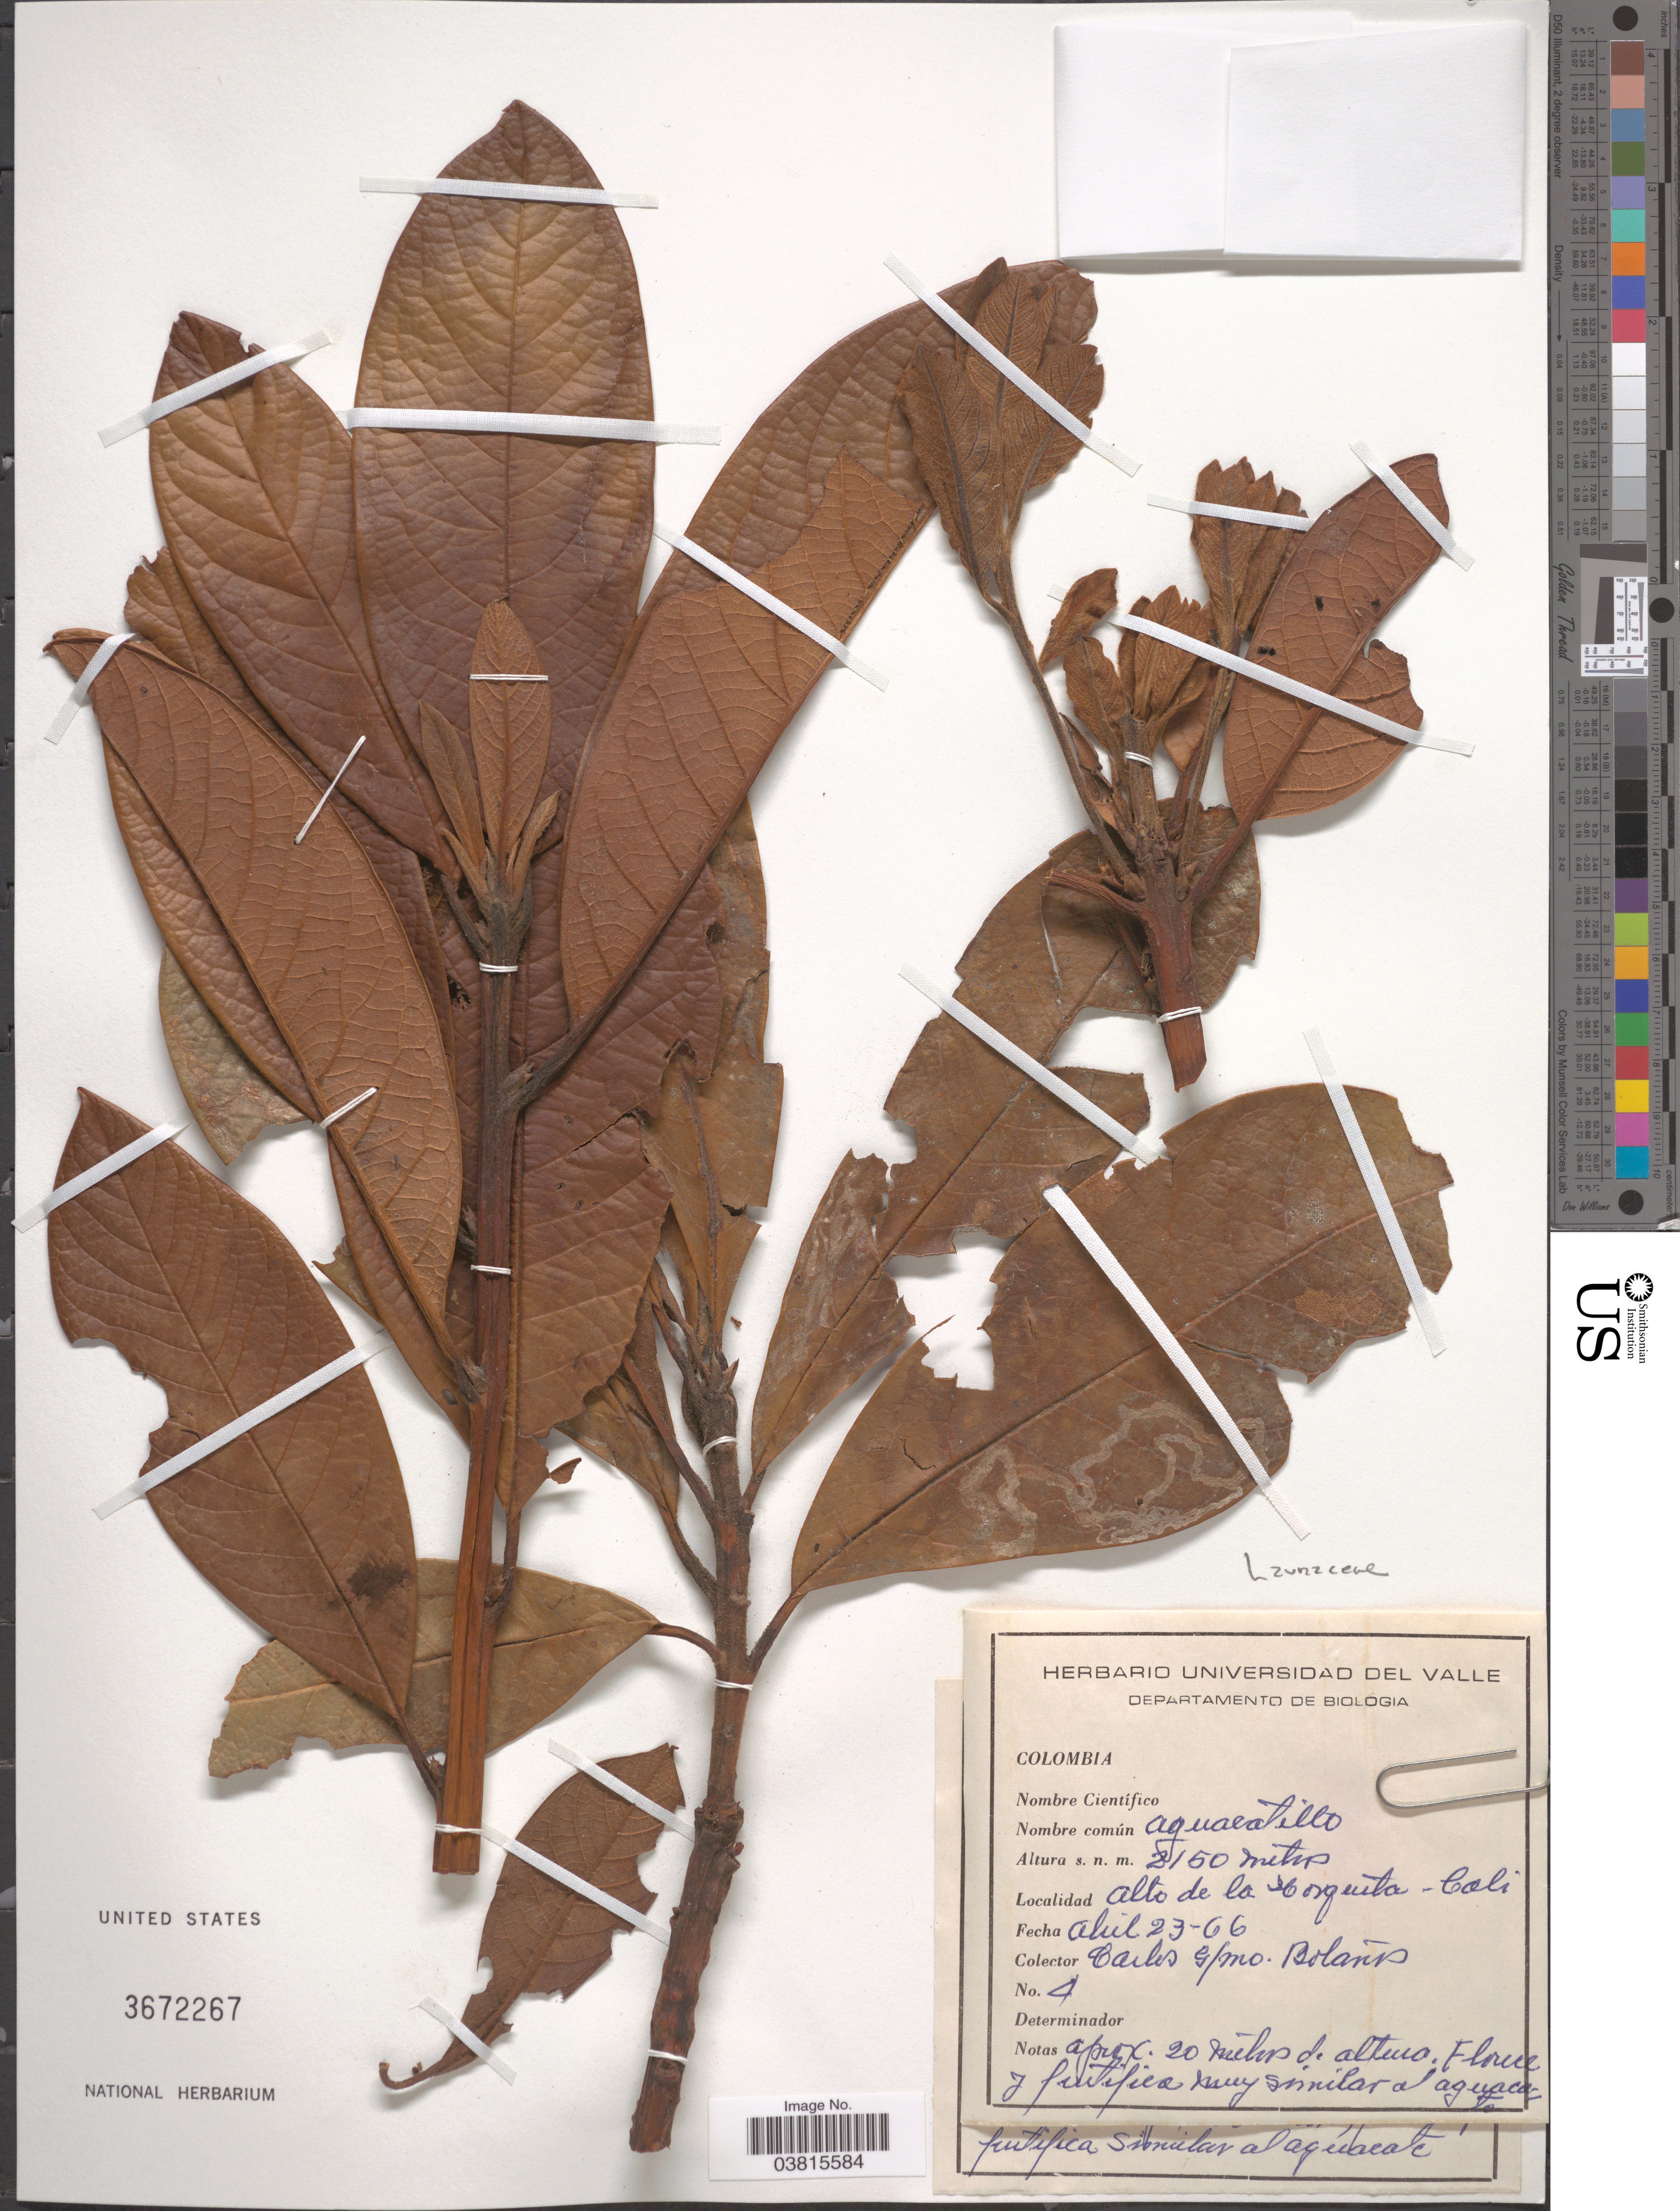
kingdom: Plantae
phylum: Tracheophyta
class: Magnoliopsida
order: Laurales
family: Lauraceae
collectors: C. Bolaños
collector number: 4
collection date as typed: Transcribed d/m/y: 23/4/66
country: Colombia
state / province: Valle del Cauca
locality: Alto de la Horqueta-Cali.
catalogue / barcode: US 3672267